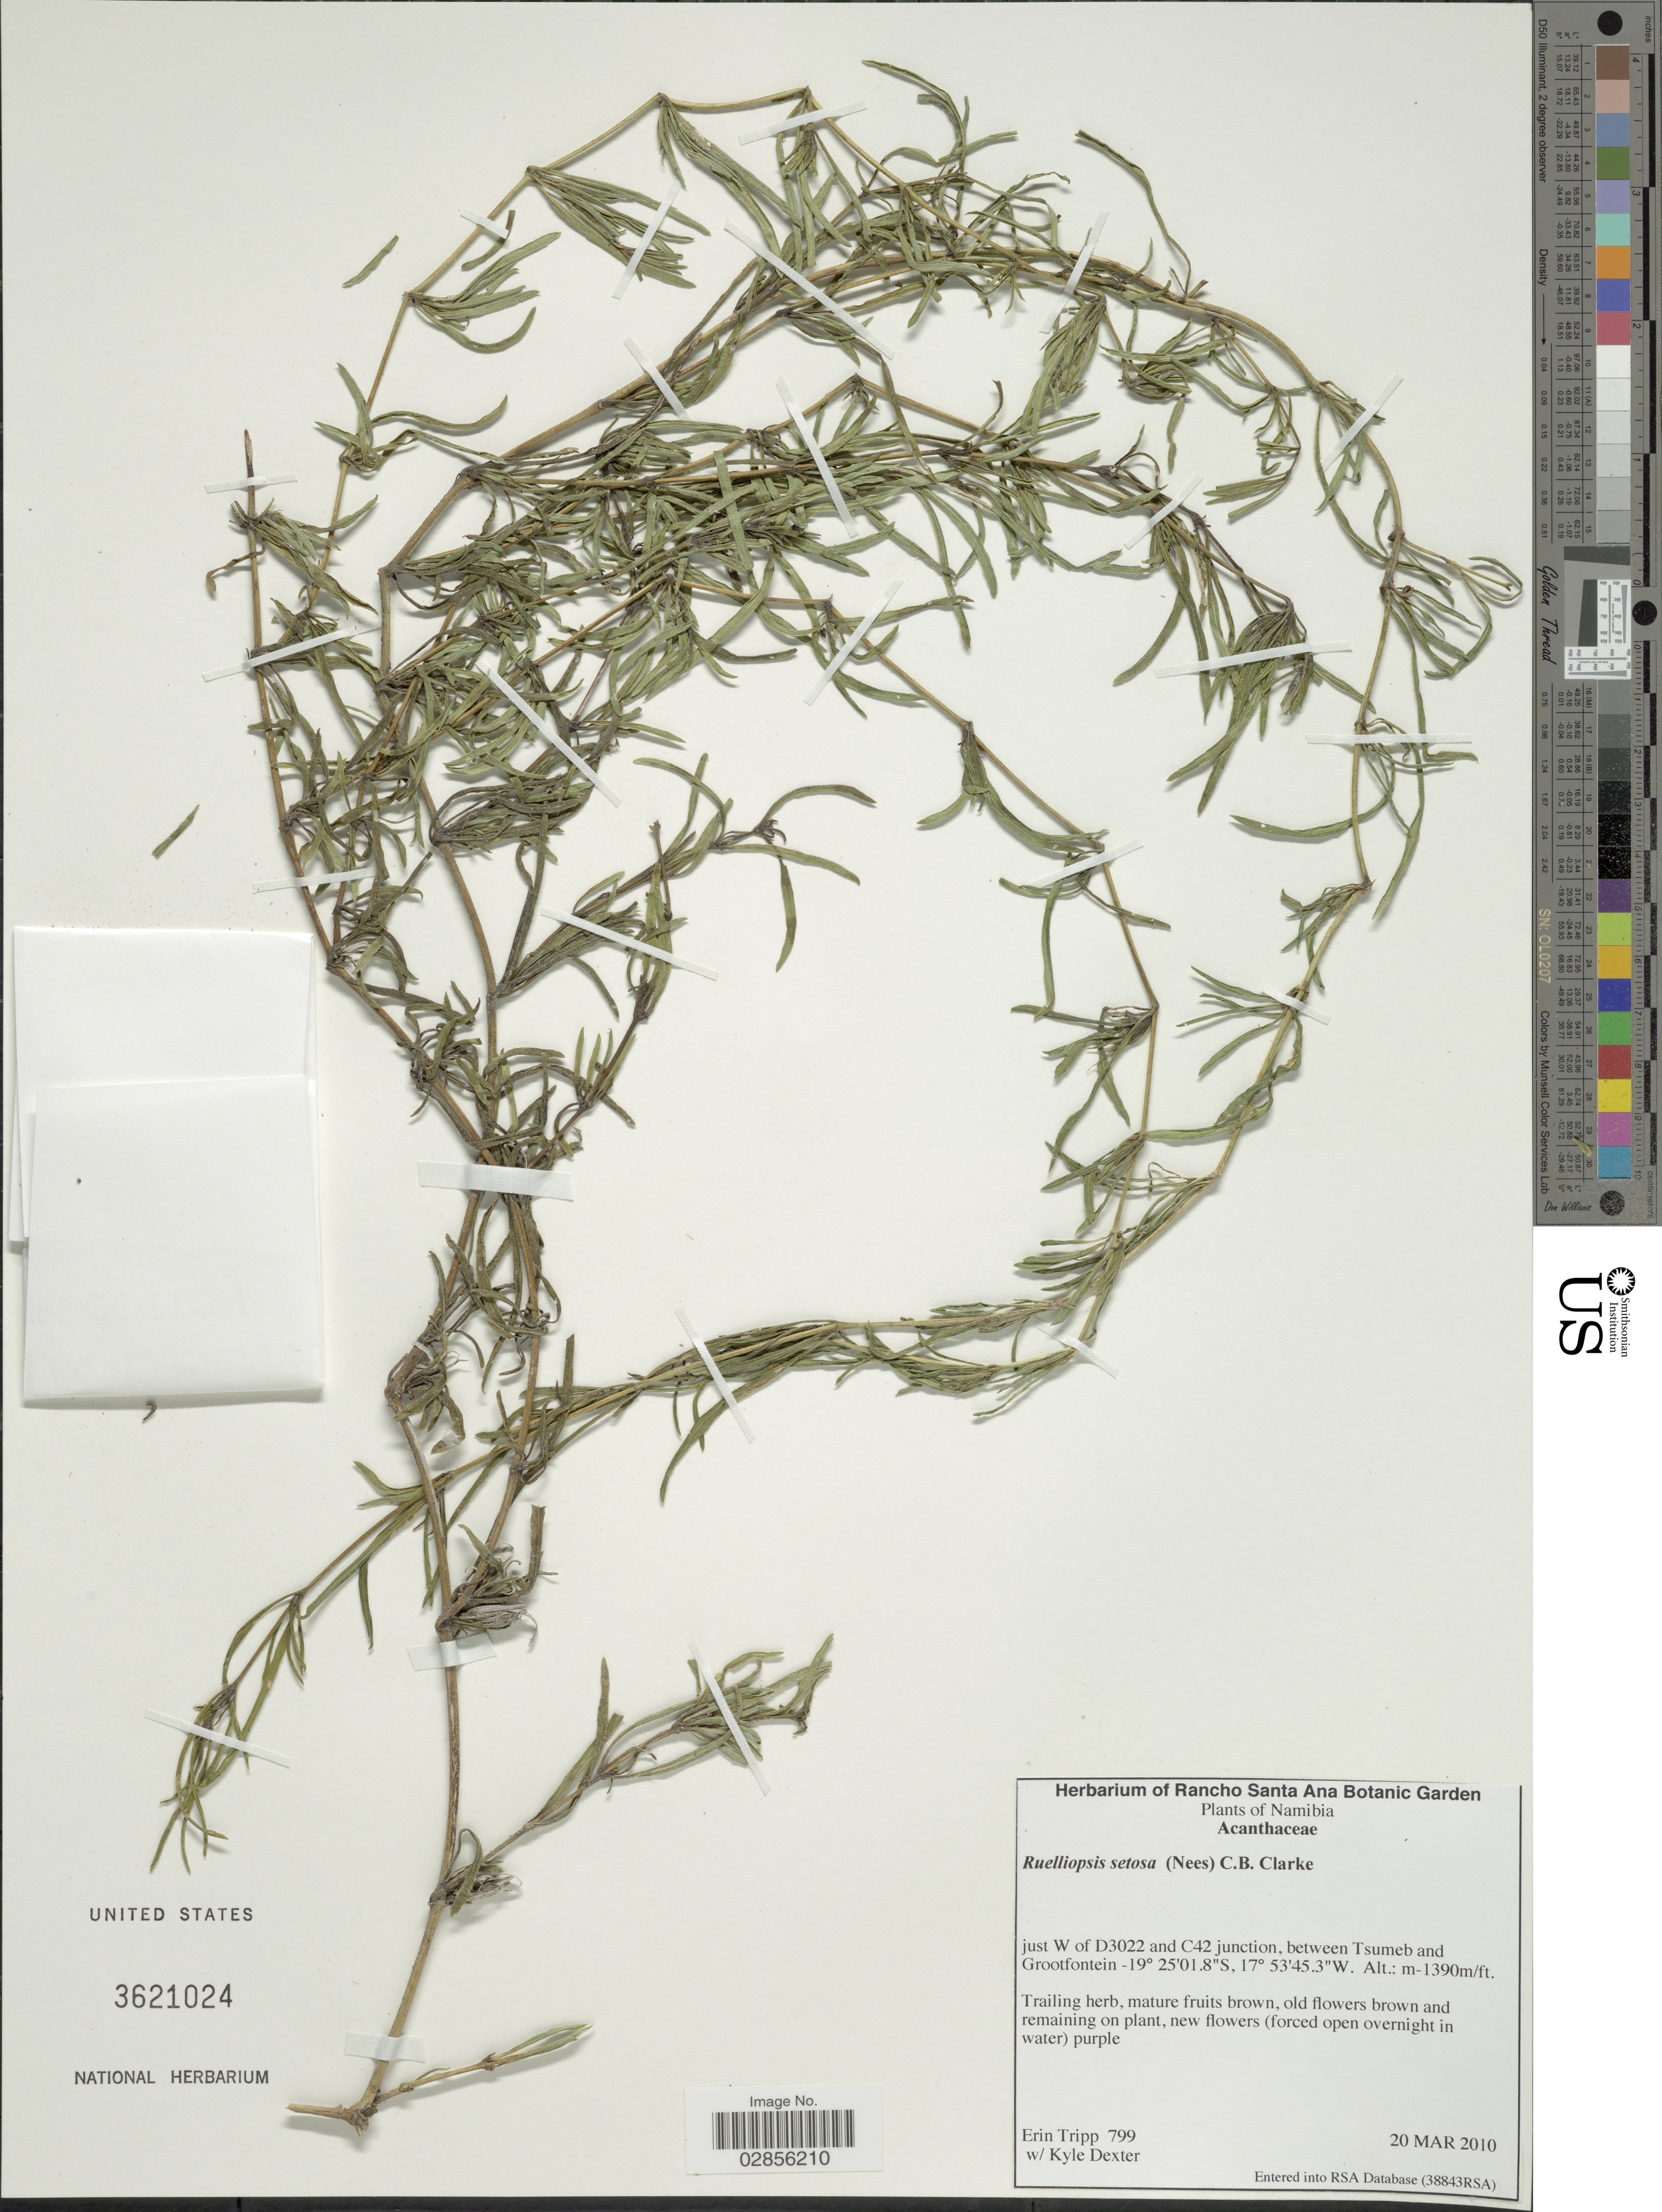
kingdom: Plantae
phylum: Tracheophyta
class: Magnoliopsida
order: Lamiales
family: Acanthaceae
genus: Ruelliopsis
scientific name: Ruelliopsis setosa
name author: C.B. Clarke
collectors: E. Tripp & K. Dexter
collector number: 799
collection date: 2010-03-20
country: Namibia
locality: Just W of D3022 and C42 junction, between Tsumeb and Grootfontein.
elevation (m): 1390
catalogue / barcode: US 3621024